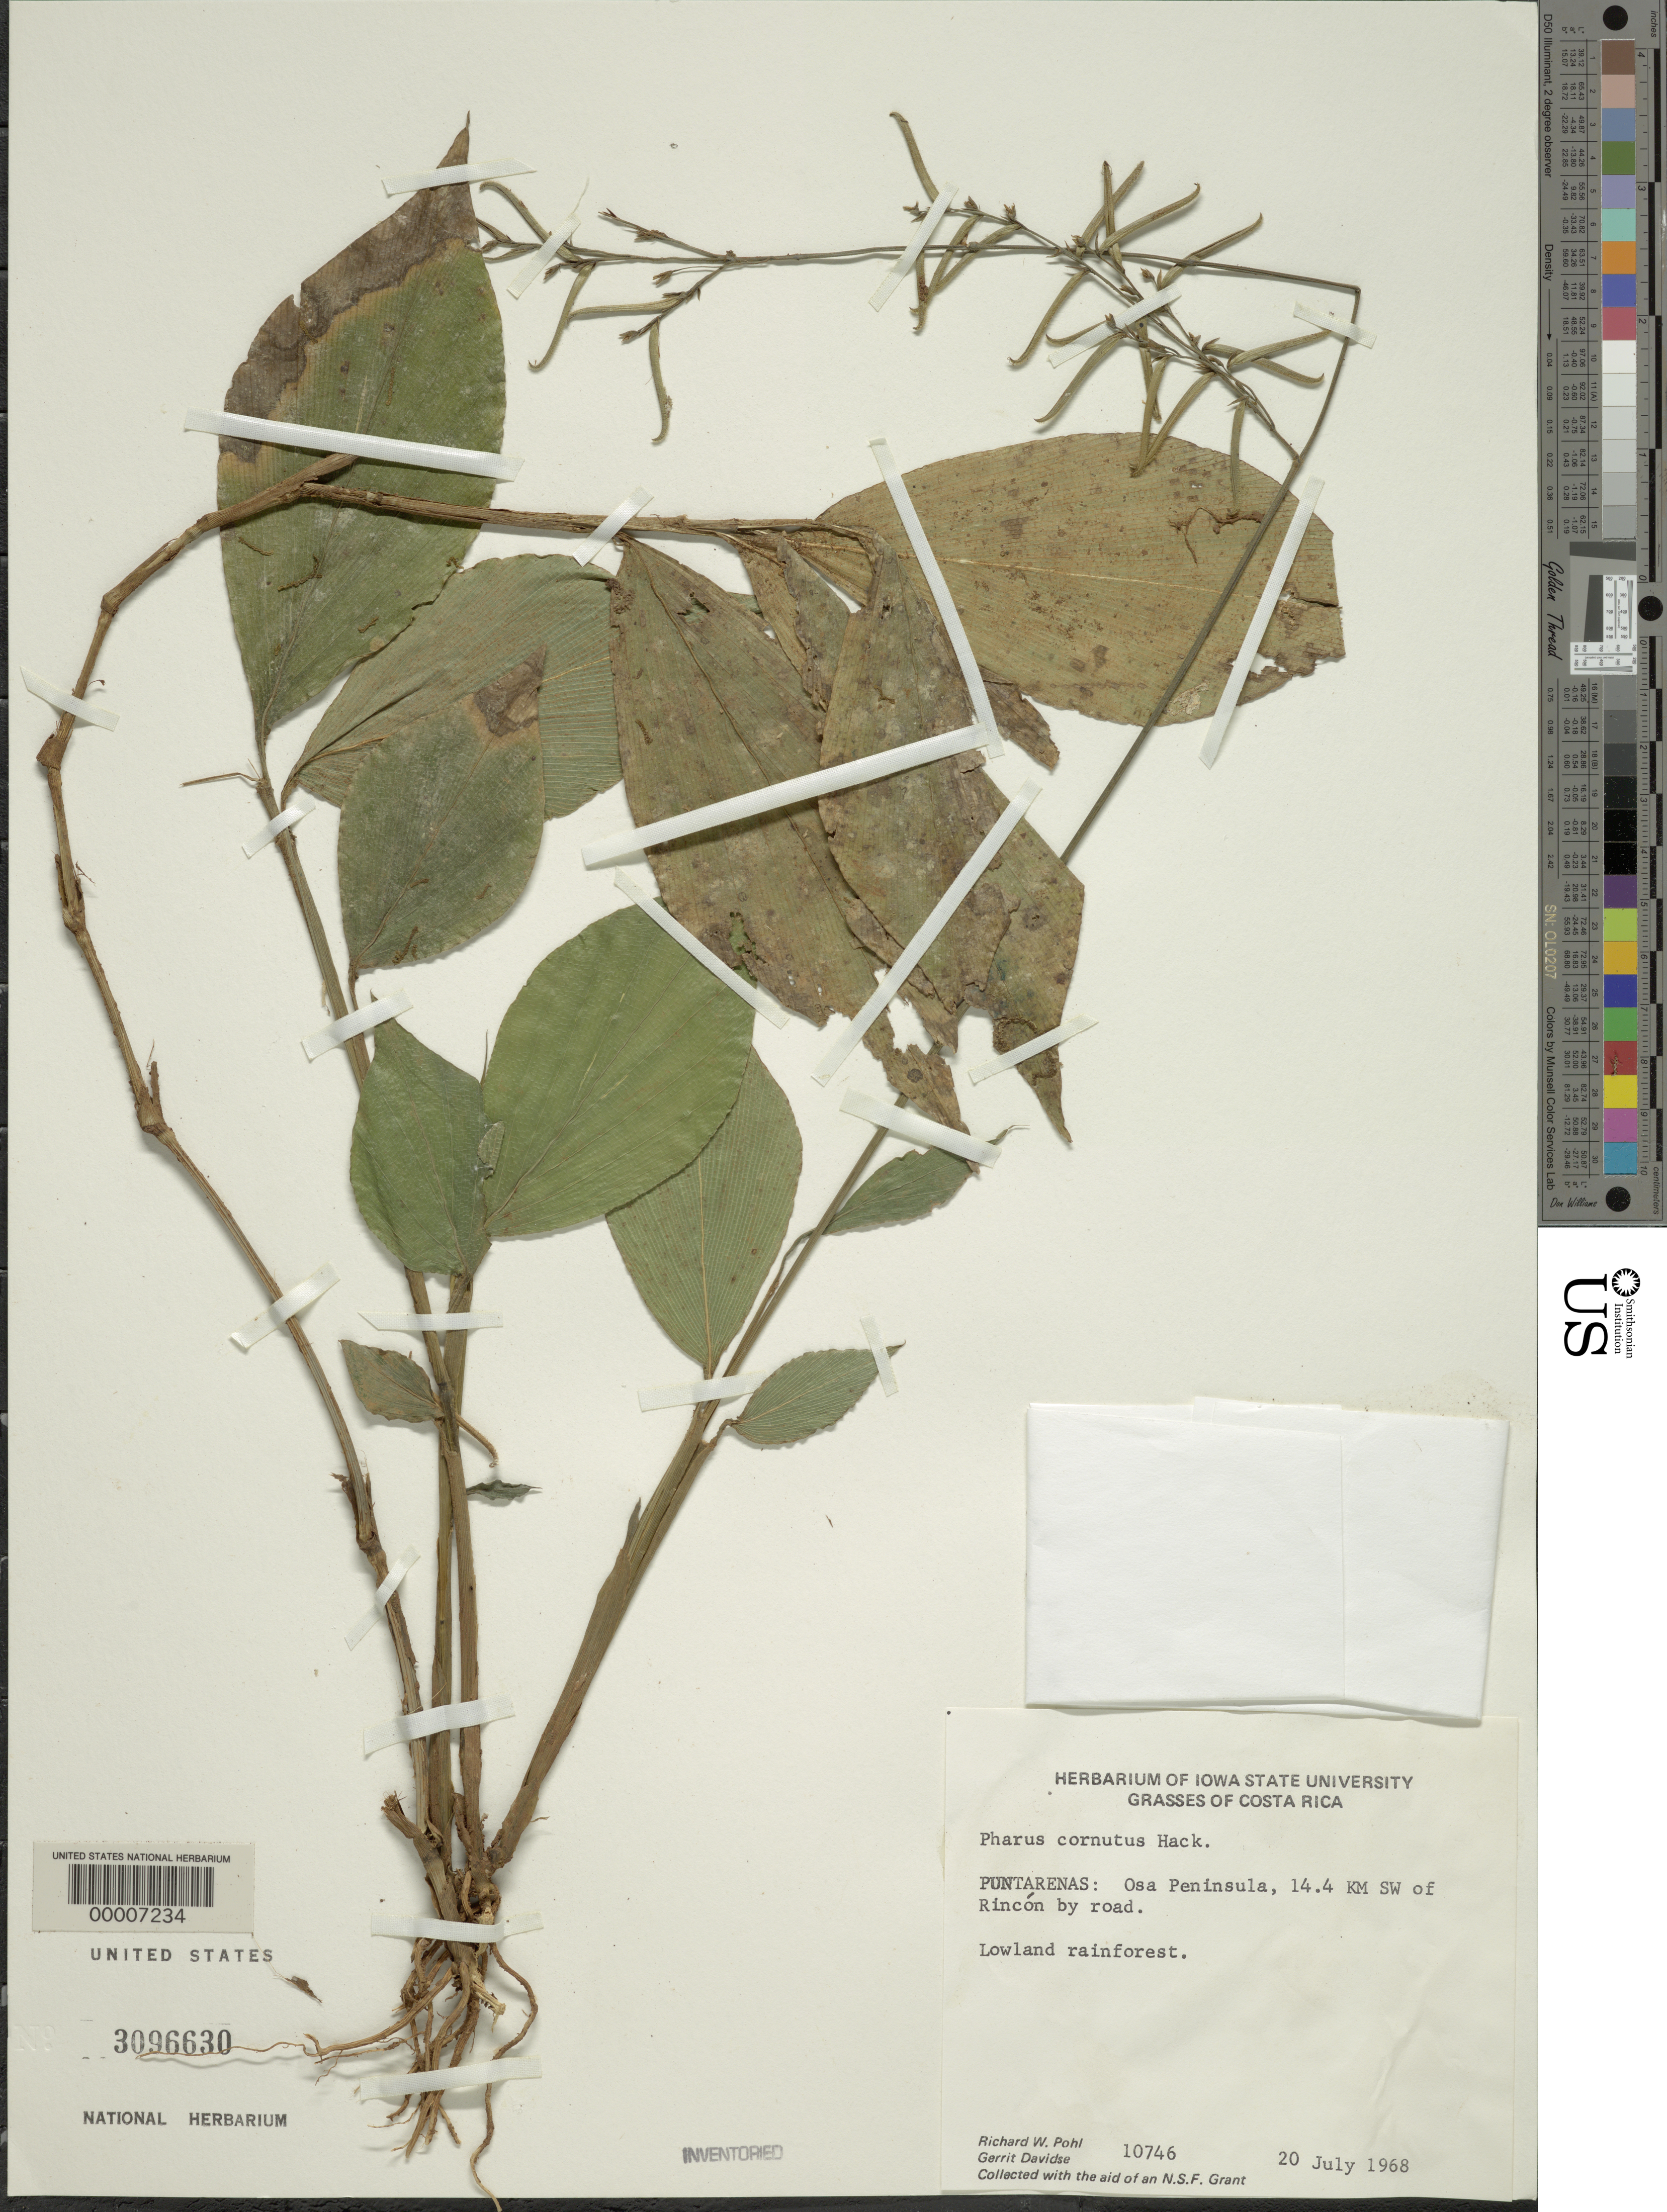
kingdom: Plantae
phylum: Tracheophyta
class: Liliopsida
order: Poales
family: Poaceae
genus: Pariana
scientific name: Pariana sociata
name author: Swallen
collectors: R. W. Pohl & G. Davidse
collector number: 10746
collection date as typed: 20 Jul 1968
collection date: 1968-07-20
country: Costa Rica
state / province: Puntarenas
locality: Osa peninsula, rincon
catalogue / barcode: US 3096630